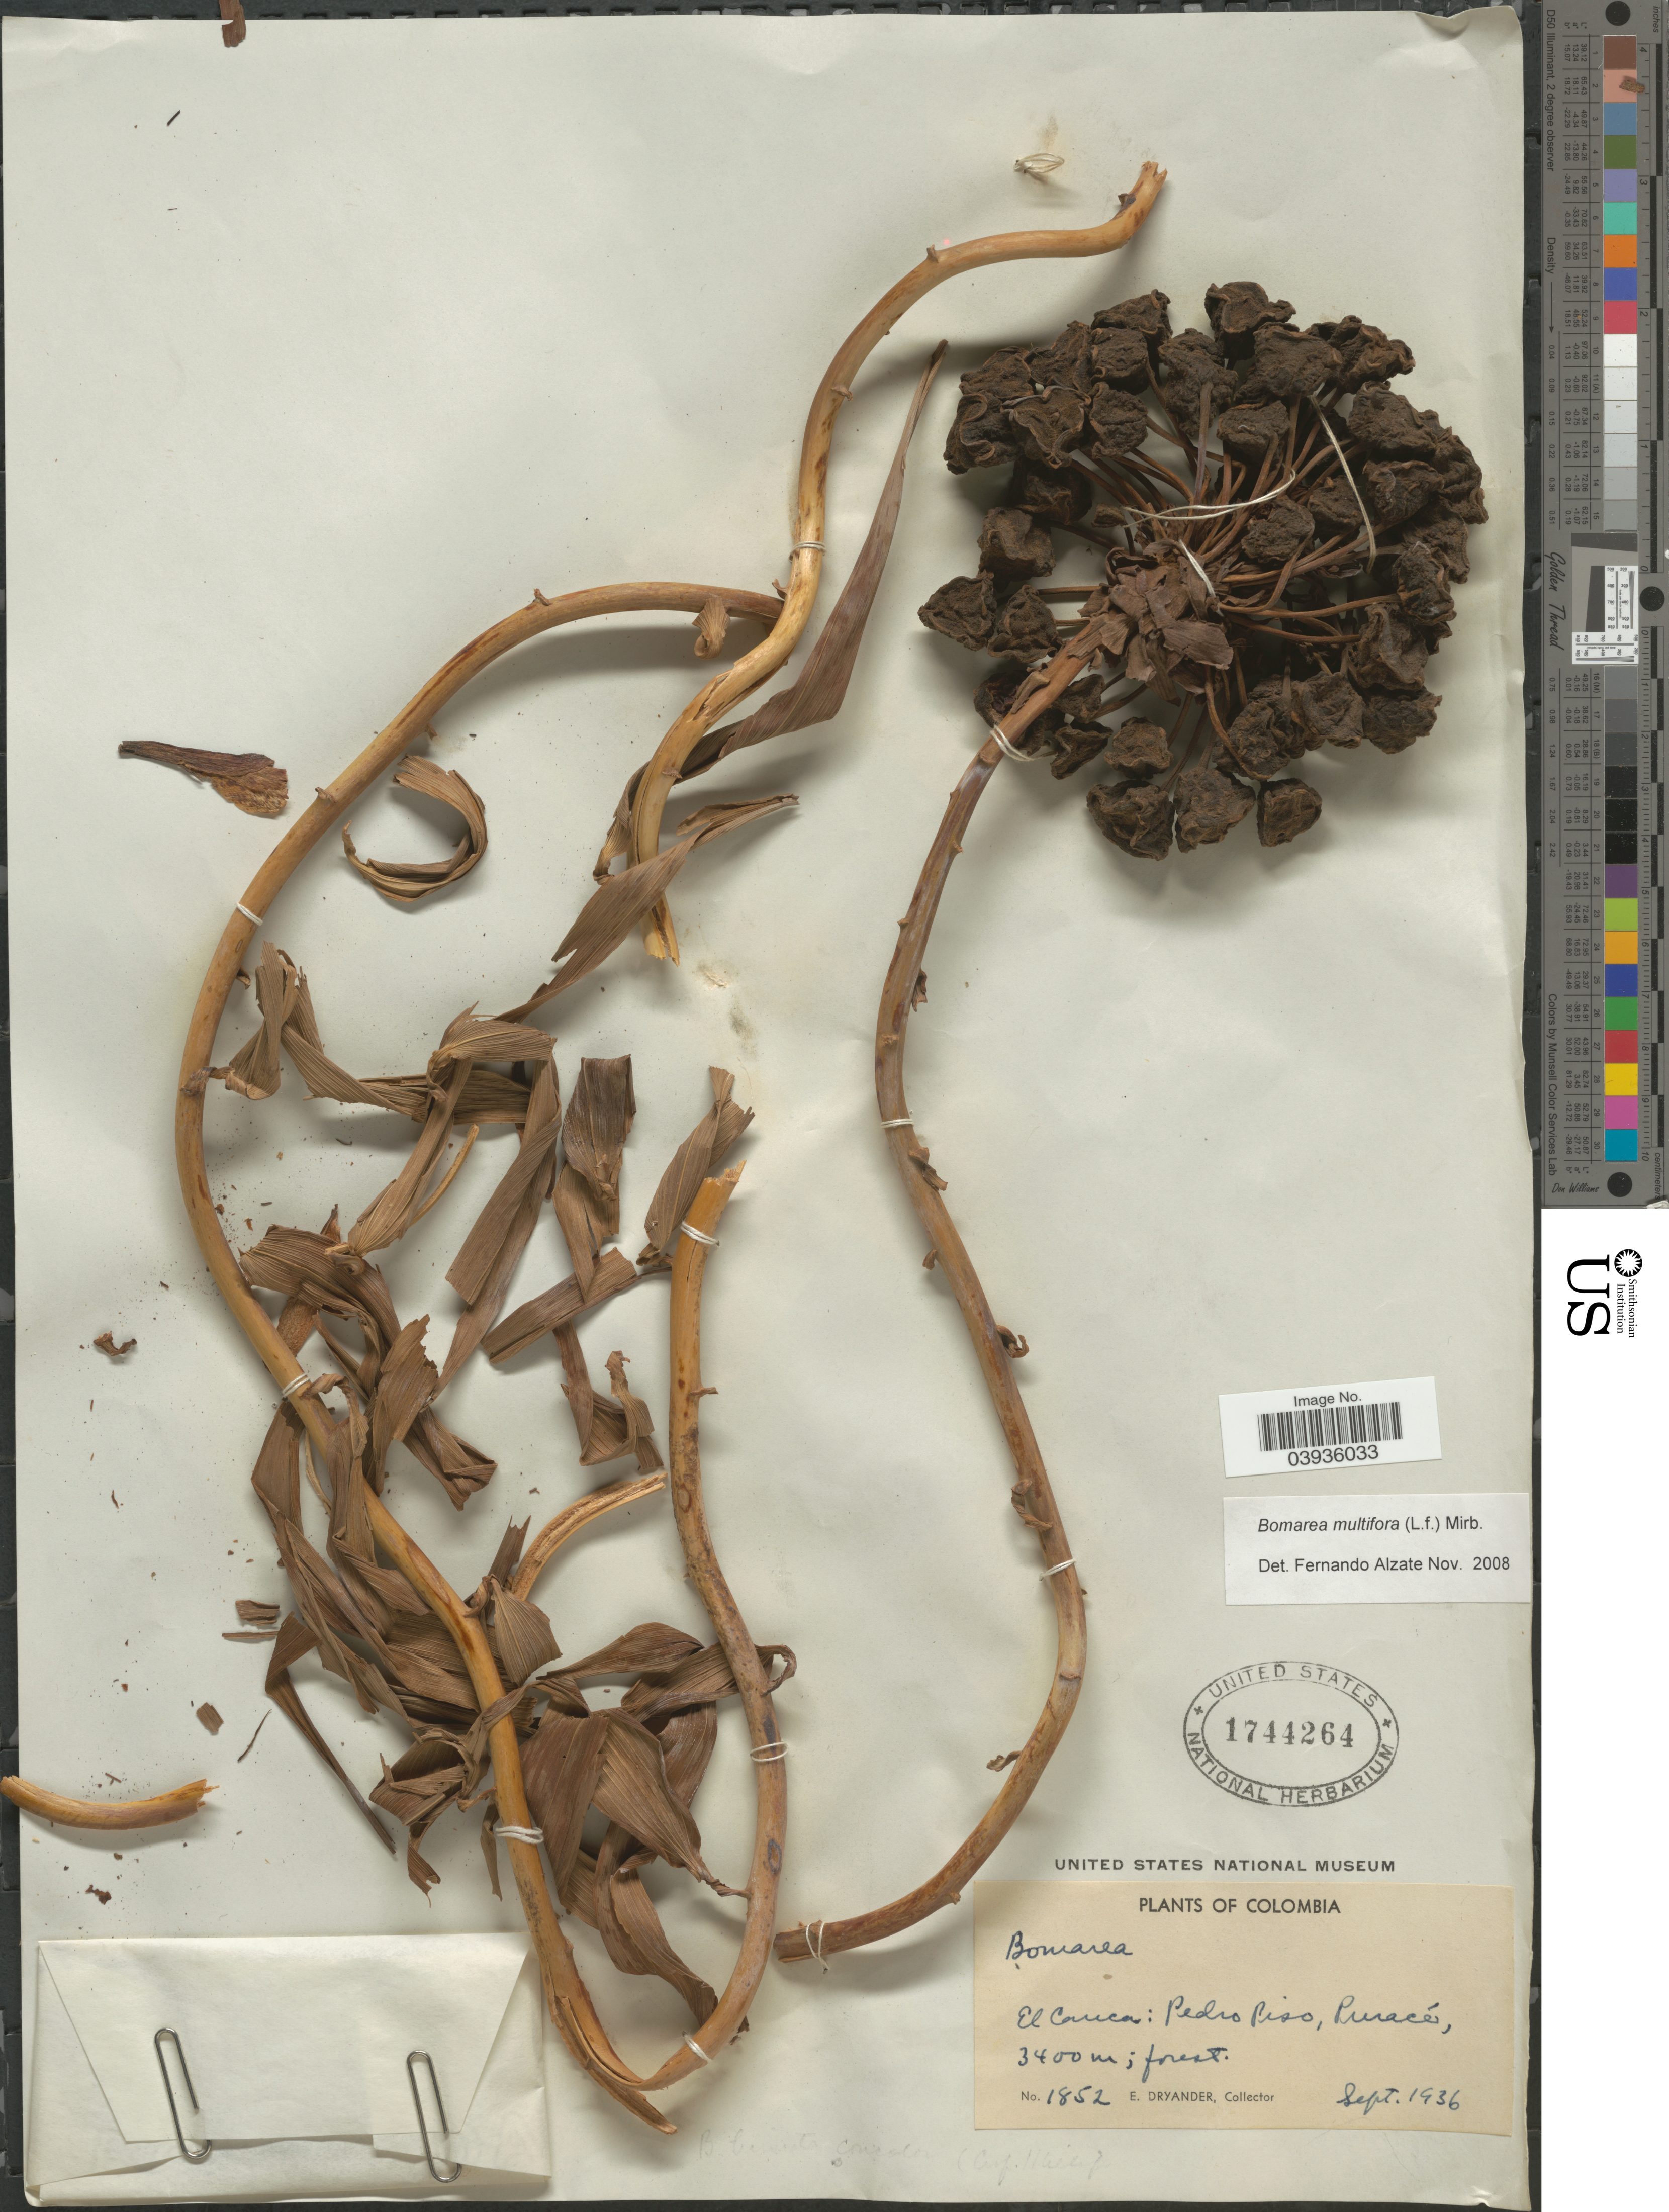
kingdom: Plantae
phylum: Tracheophyta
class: Liliopsida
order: Liliales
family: Alstroemeriaceae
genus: Bomarea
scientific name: Bomarea multiflora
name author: (L. f.) Mirb.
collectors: E. Dryander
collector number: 1852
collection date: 1936-09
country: Colombia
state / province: Cauca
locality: El Cauca: Pedro Piso, Puracé.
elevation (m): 3400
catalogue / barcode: US 1744264